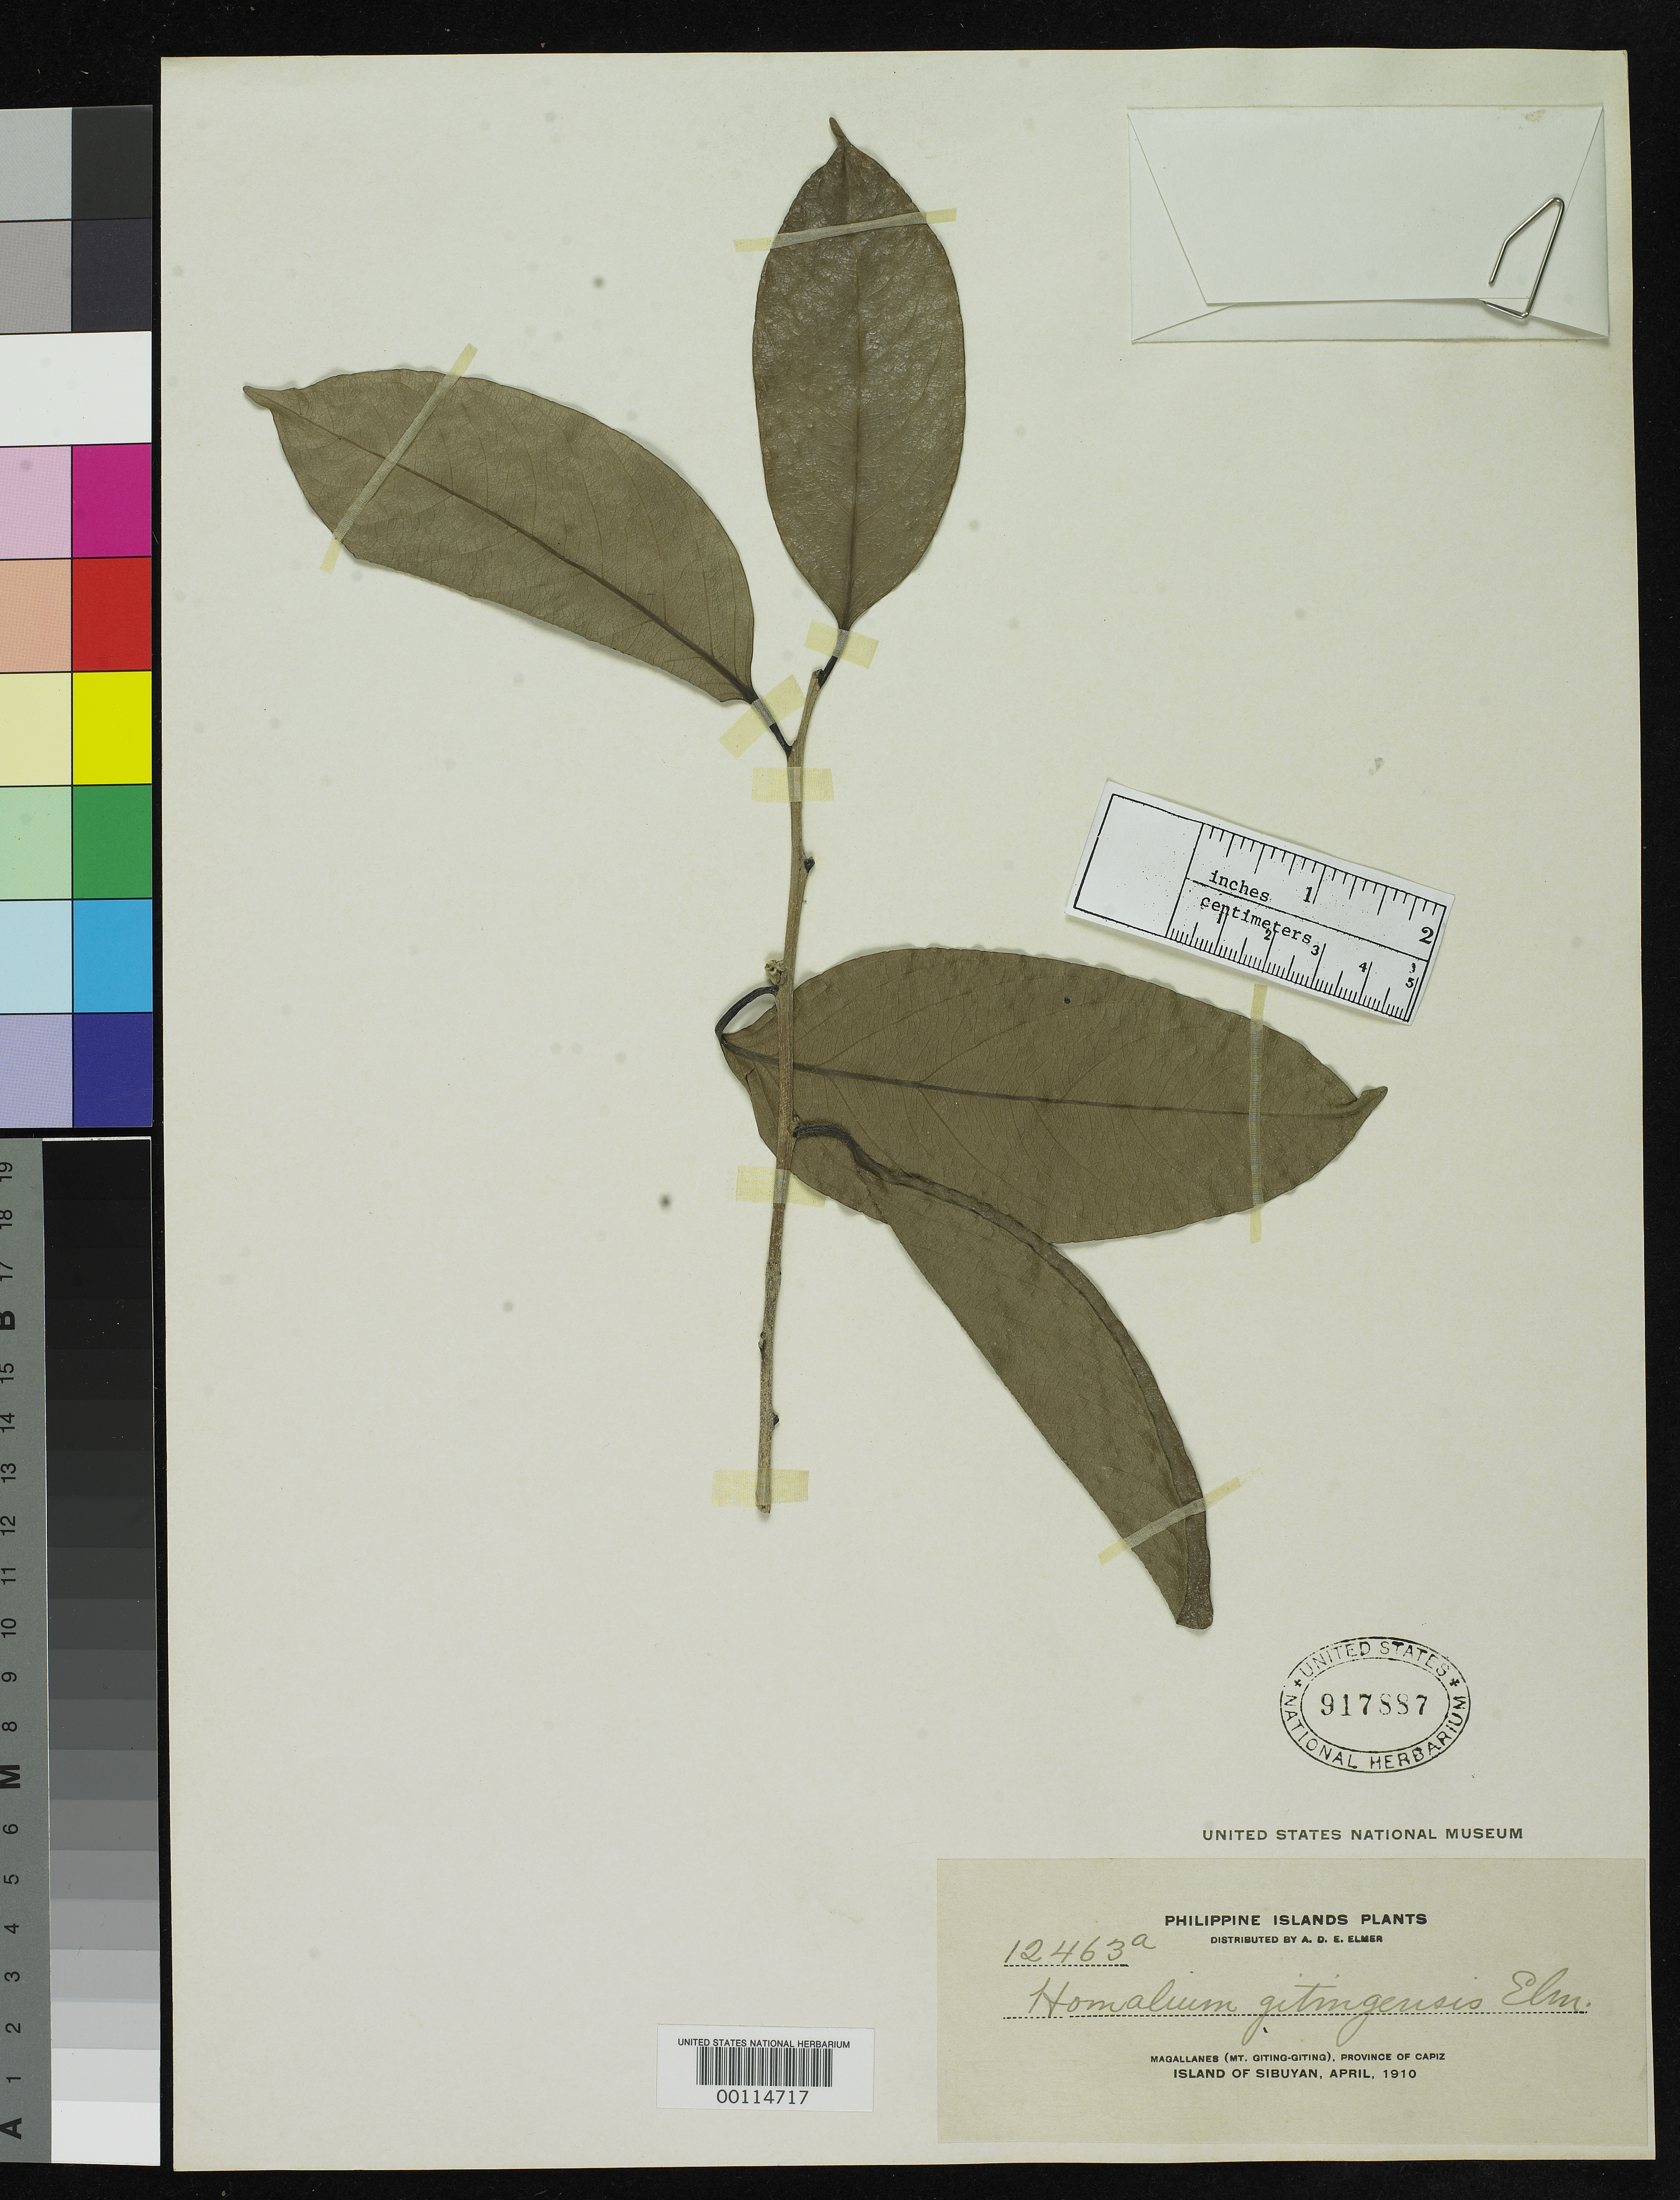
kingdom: Plantae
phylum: Tracheophyta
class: Magnoliopsida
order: Malpighiales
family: Salicaceae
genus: Homalium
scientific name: Homalium gitingensis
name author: Elmer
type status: Isotype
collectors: A. D. E. Elmer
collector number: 12463 a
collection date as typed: Apr 1910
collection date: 1910-04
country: Philippines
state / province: Mimaropa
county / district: Romblon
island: Sibuyan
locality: Mt. Giting-Giting.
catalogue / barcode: US 917887